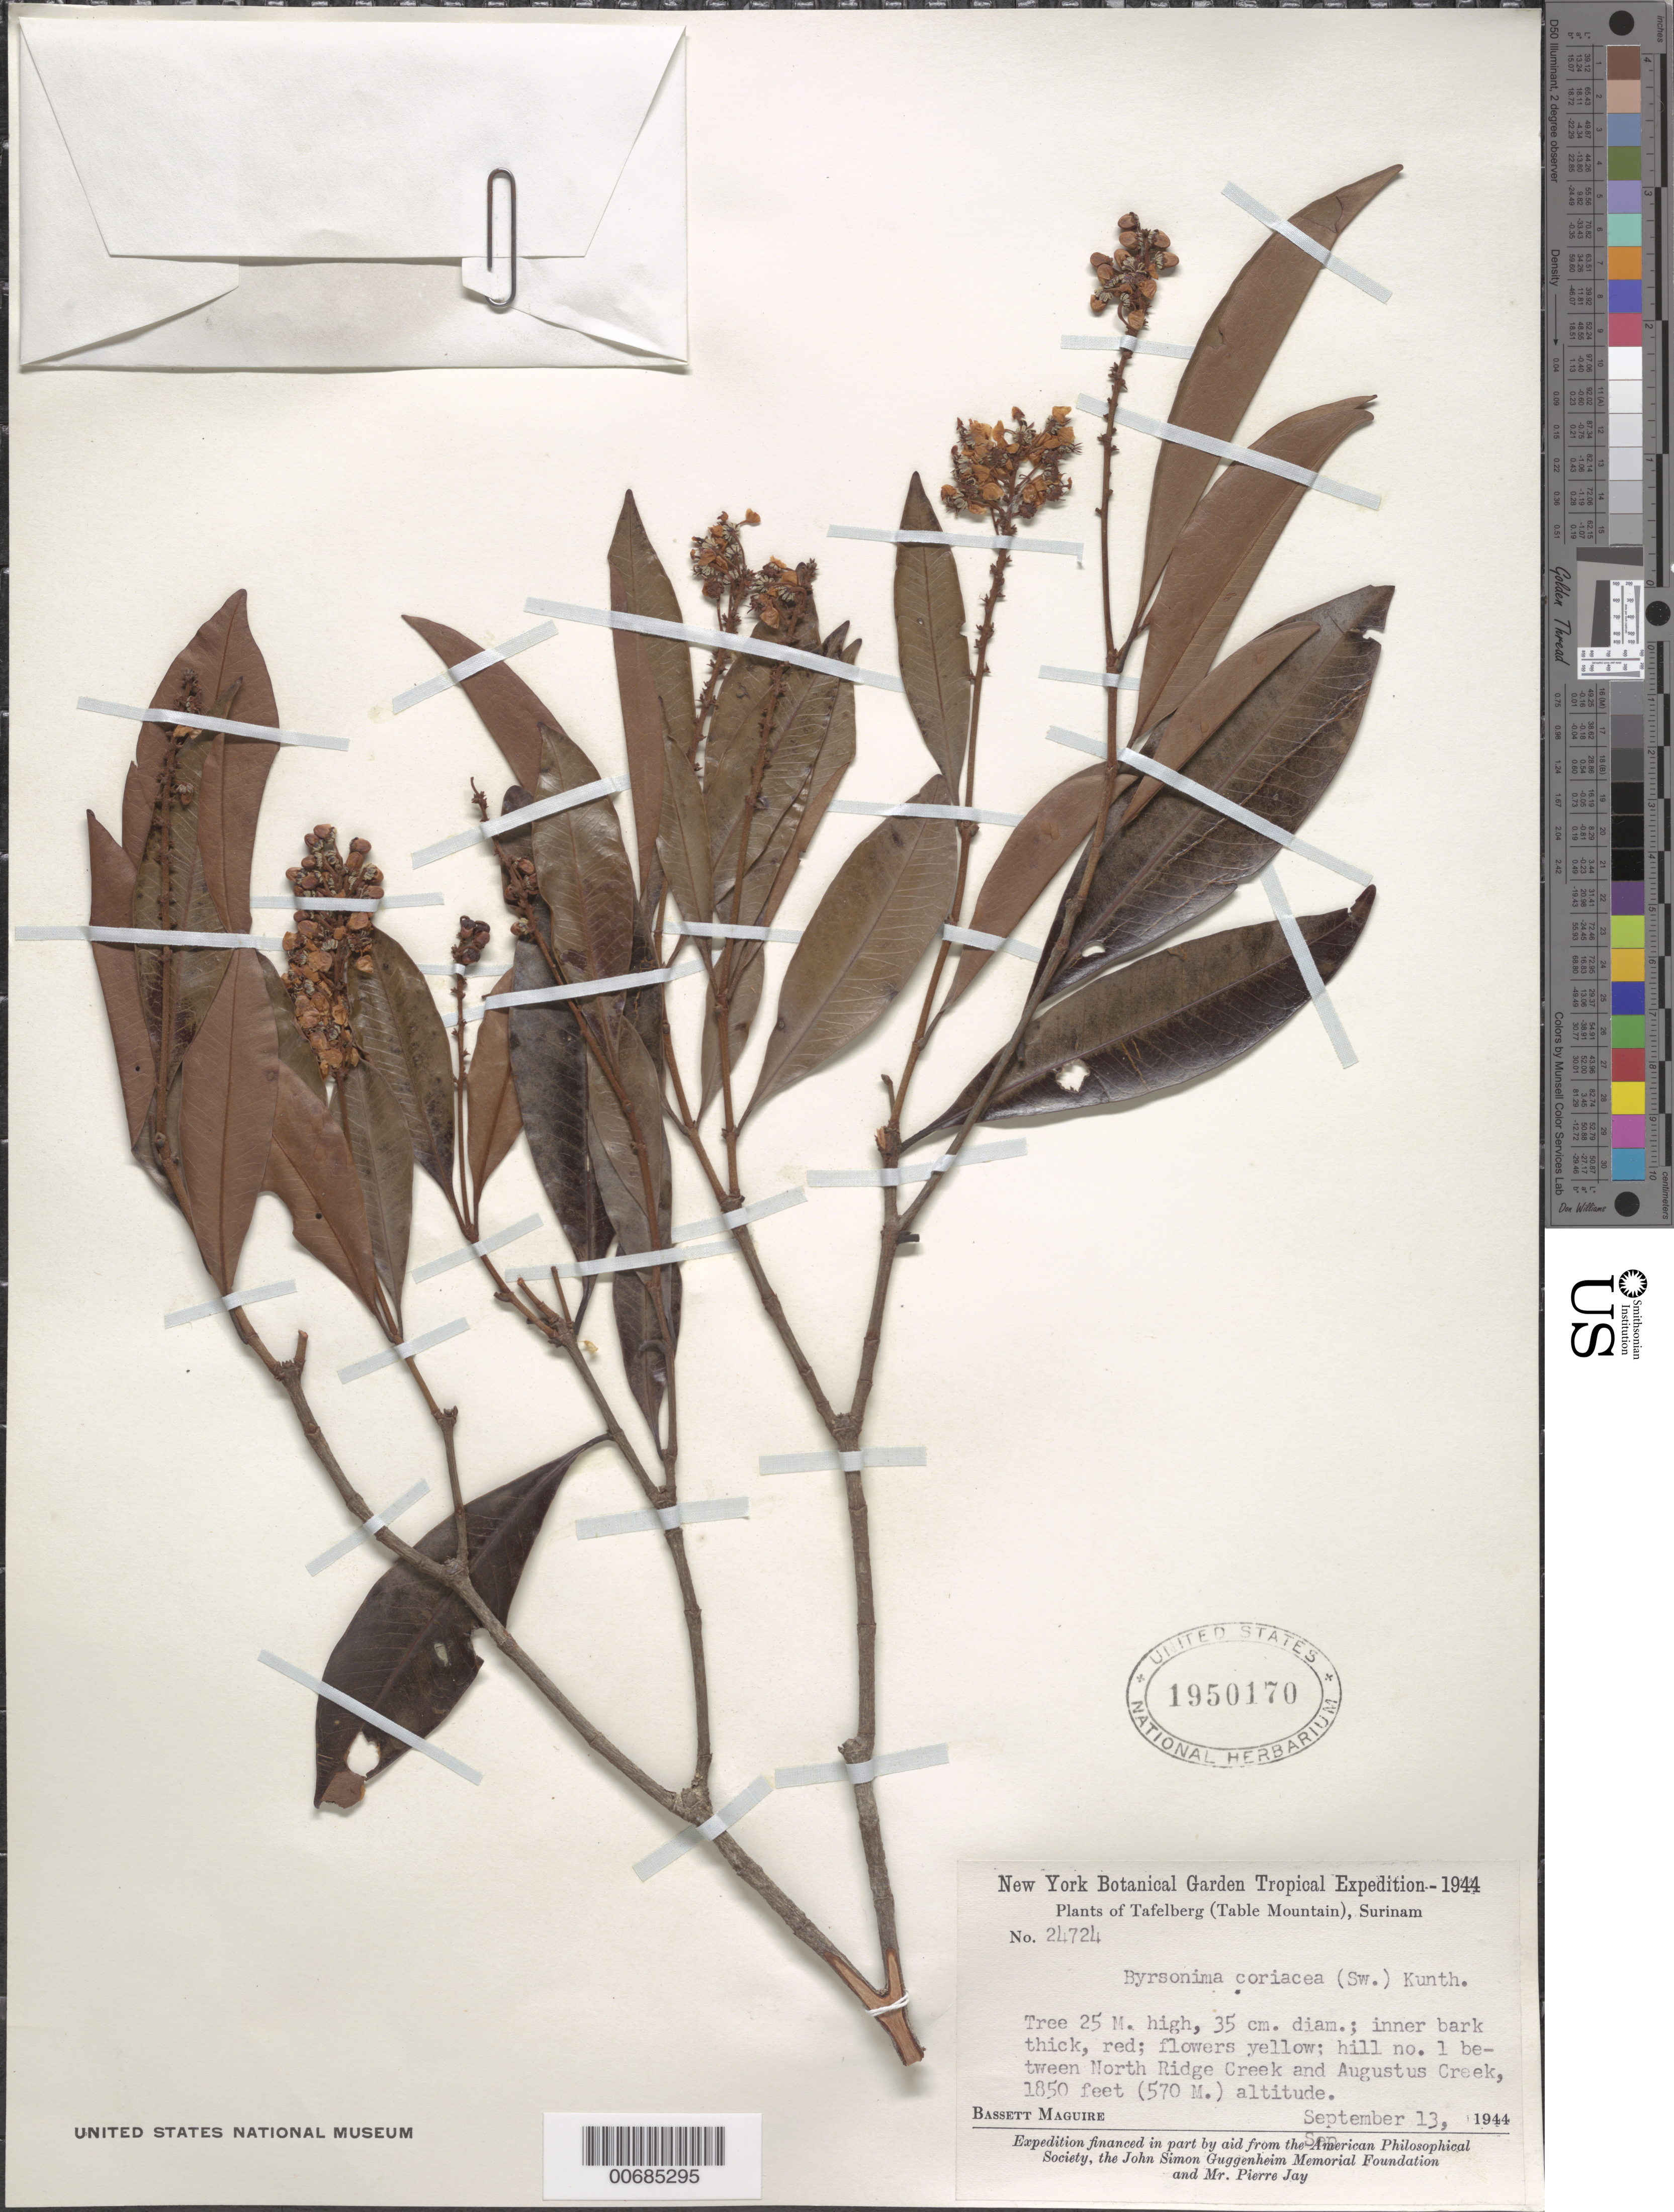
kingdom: Plantae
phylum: Tracheophyta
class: Magnoliopsida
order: Malpighiales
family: Malpighiaceae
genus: Byrsonima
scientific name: Byrsonima coriacea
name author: (Sw.) DC.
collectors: B. Maguire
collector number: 24724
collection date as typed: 13-Sep-44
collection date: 1944-09-13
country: Suriname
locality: Tafelberg (Table Mountain), Augustus Creek to North Ridge Creek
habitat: Hillside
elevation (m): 570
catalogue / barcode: US 1950170